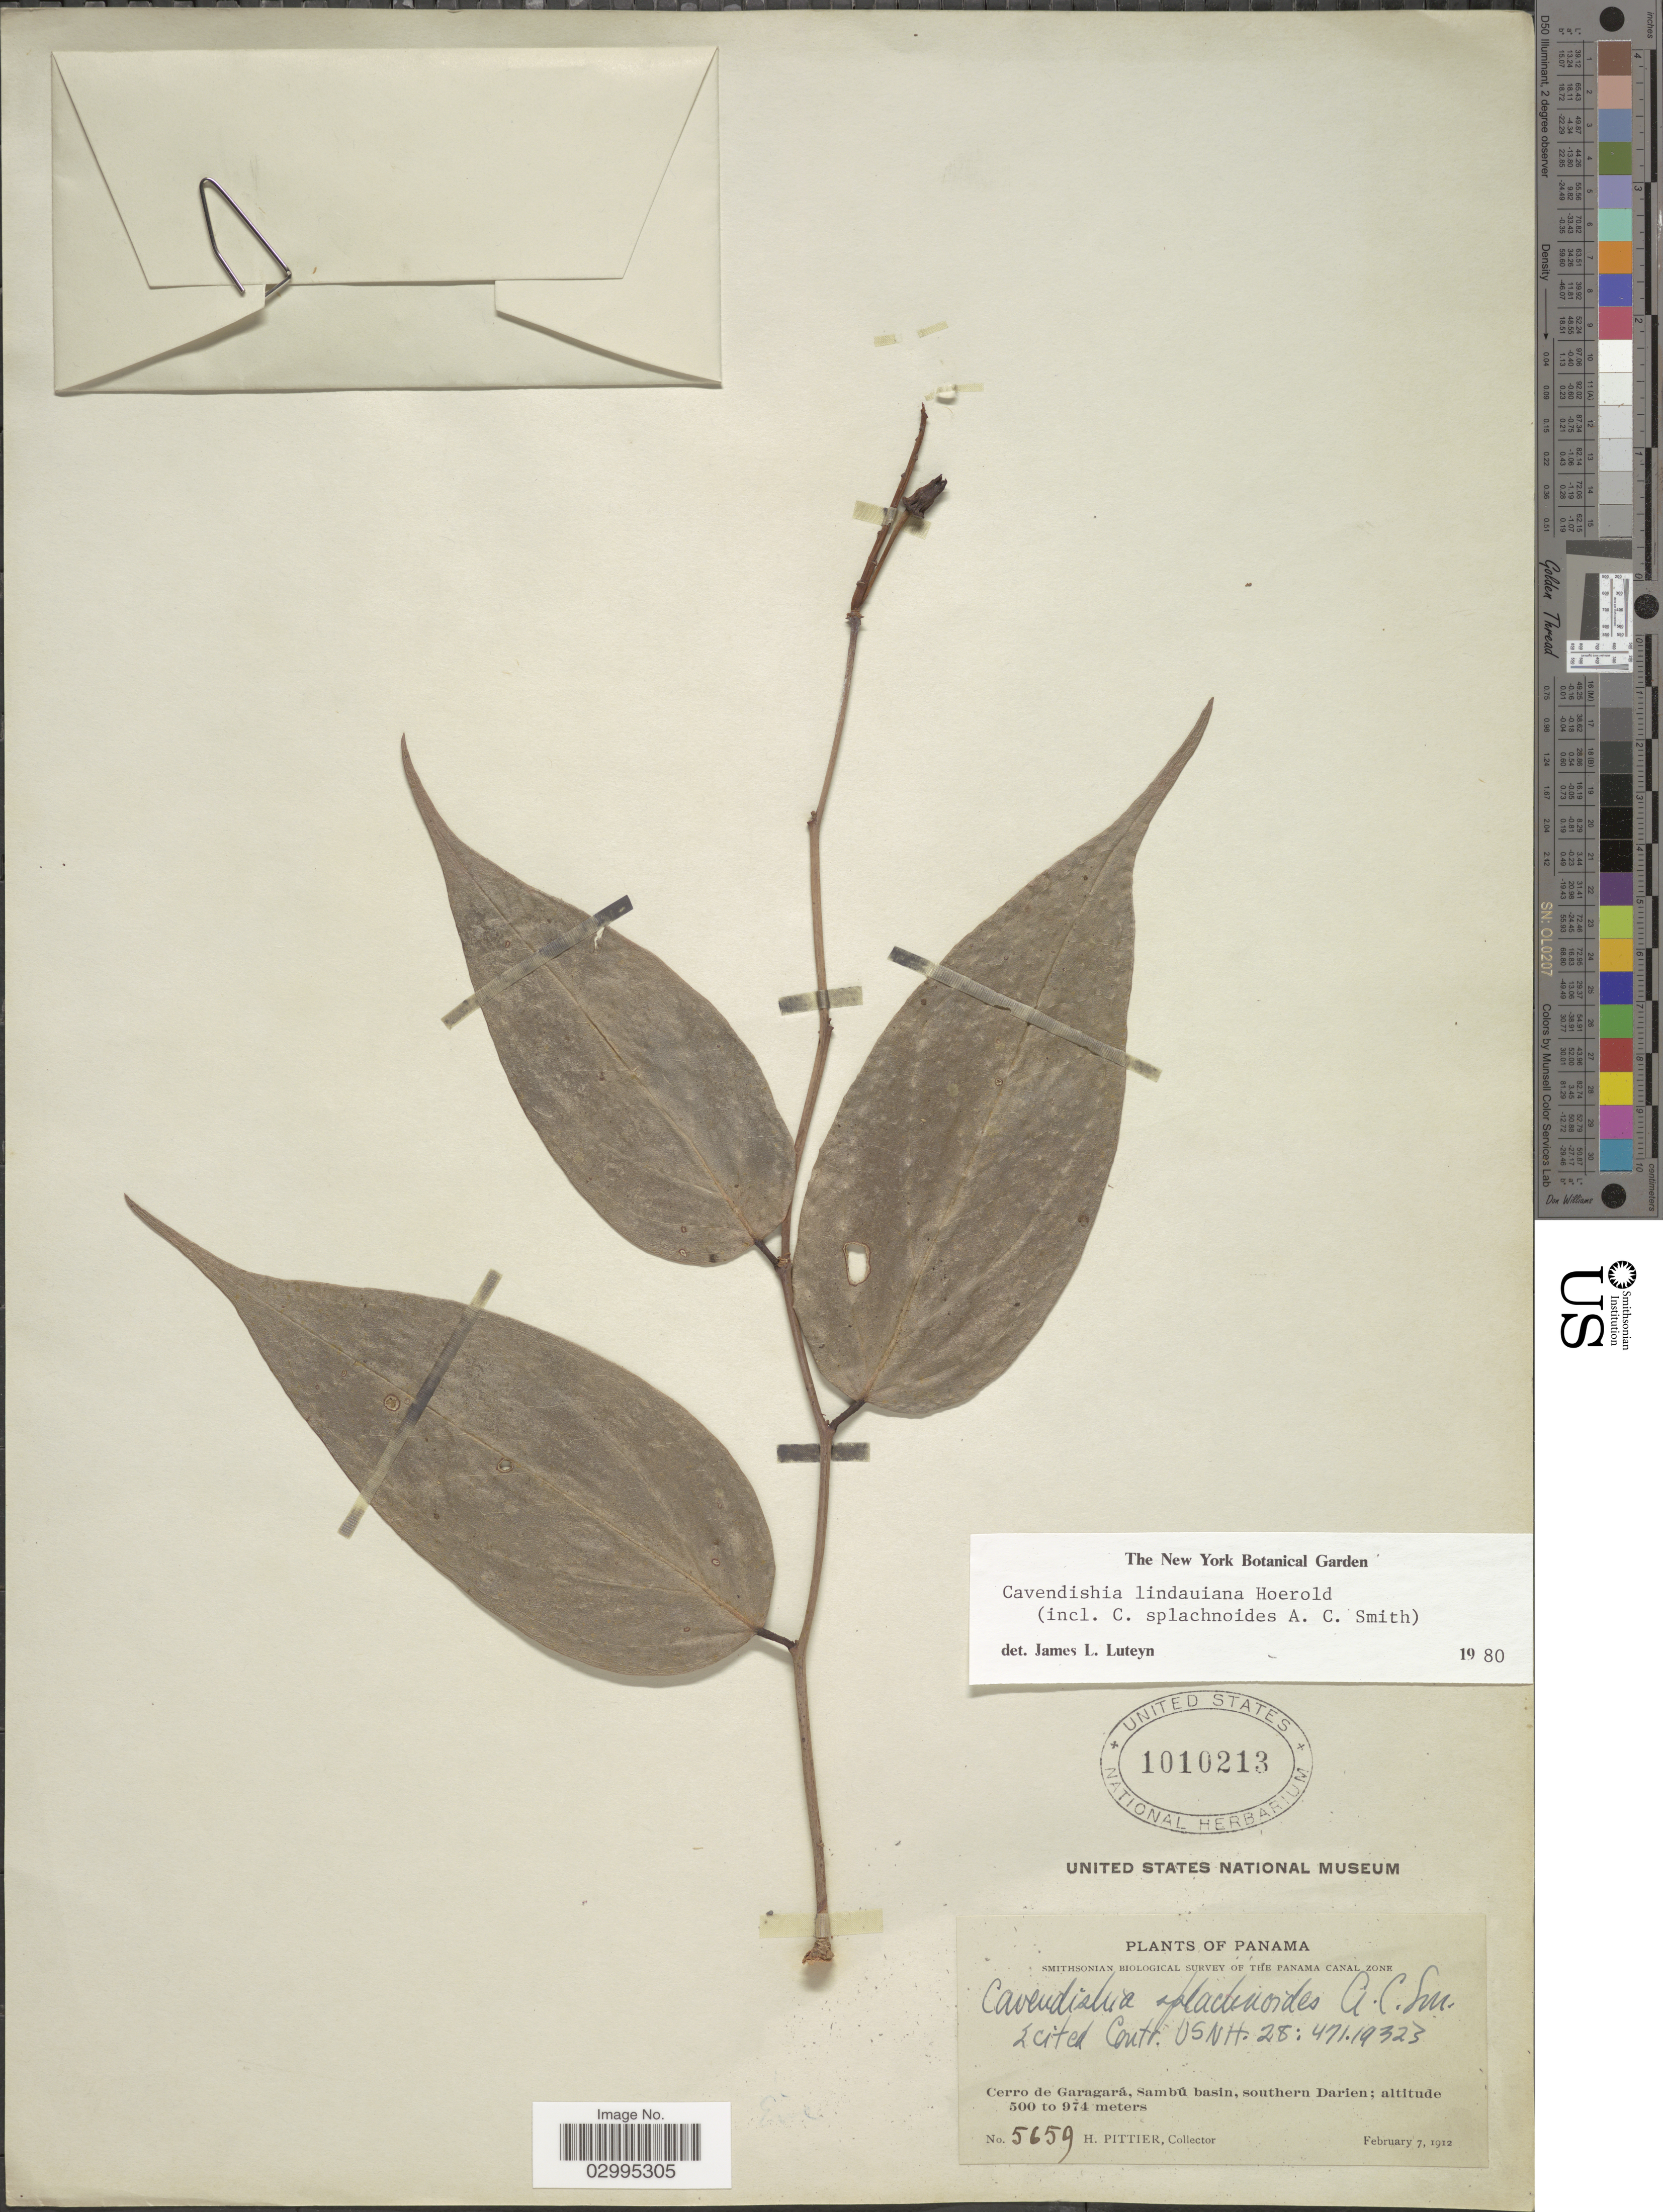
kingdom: Plantae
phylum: Tracheophyta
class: Magnoliopsida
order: Ericales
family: Ericaceae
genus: Cavendishia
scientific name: Cavendishia lindauiana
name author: Hoerold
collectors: H. F. Pittier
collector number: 5659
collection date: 1912-02-07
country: Panama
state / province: Darién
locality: Cerro to Garagará, Sambú basin, southern Darien.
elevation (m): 500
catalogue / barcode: US 1010213